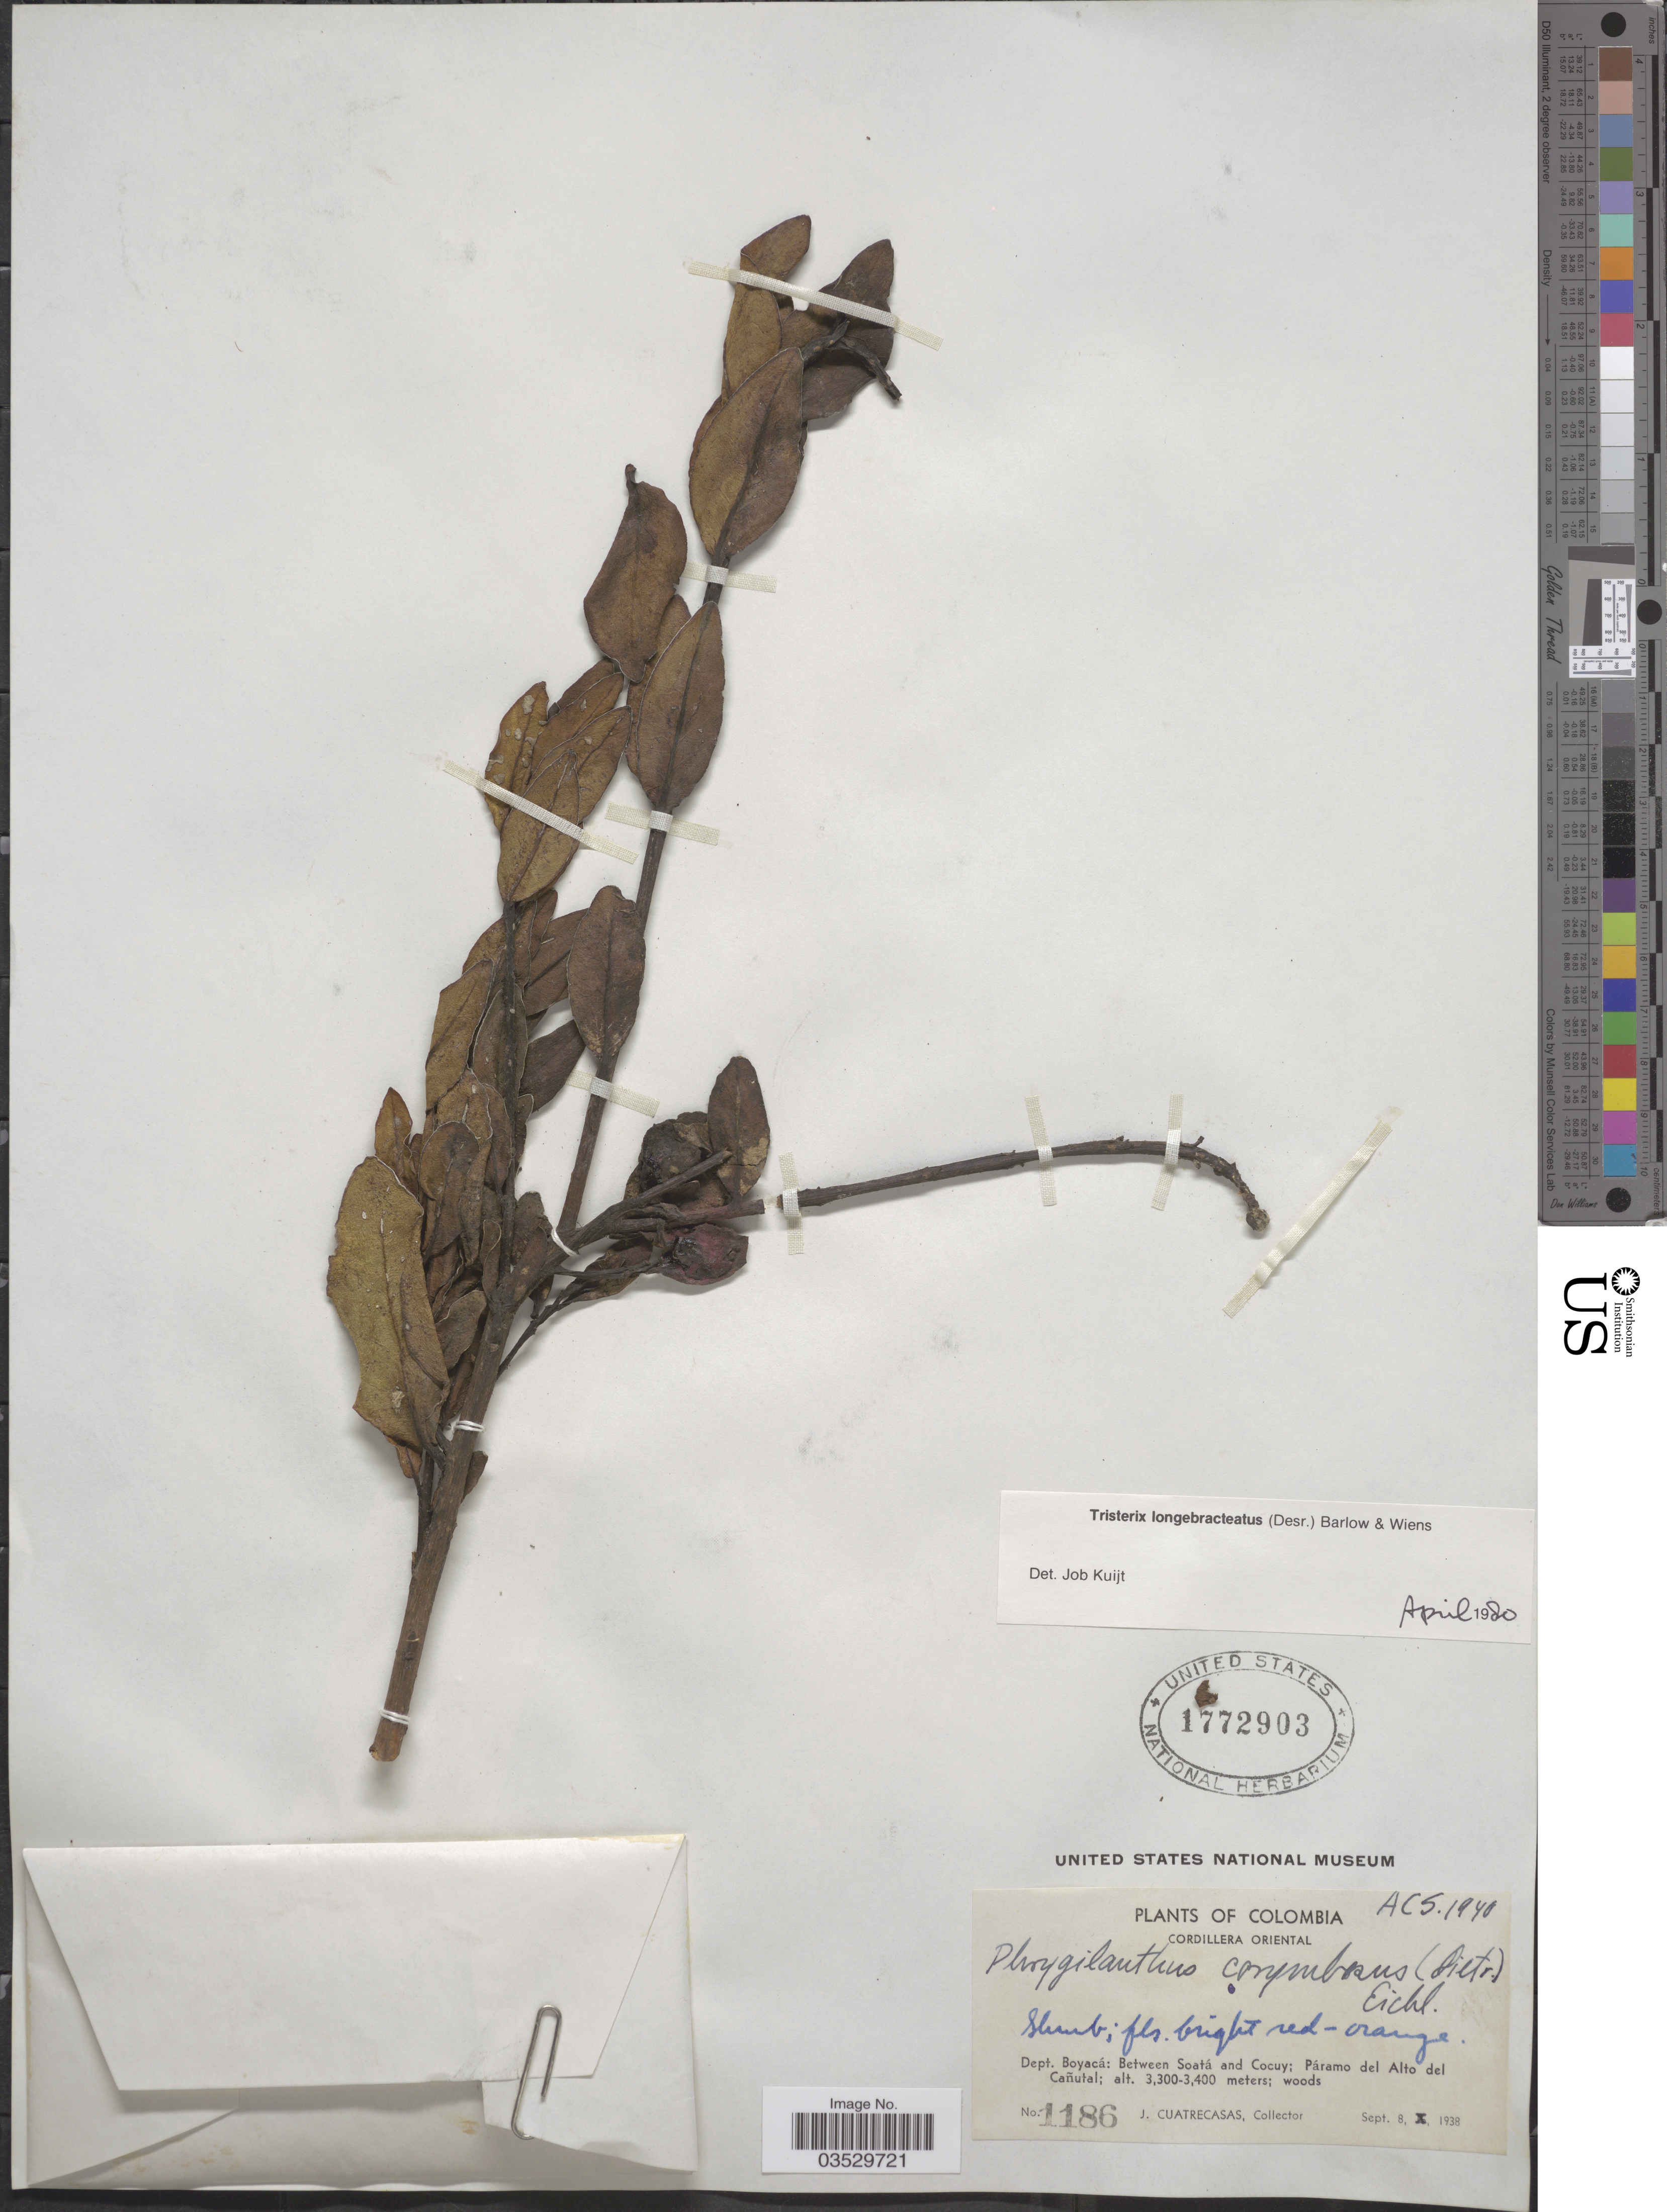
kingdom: Plantae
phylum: Tracheophyta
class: Magnoliopsida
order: Santalales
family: Loranthaceae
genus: Tristerix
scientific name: Tristerix longebracteatus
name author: (Desr.) Bart. & Wiens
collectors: J. Cuatrecasas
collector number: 1186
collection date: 1938-09-08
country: Colombia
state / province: Boyacá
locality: Cordillera Oriental. Dept. Boyacá: Between Soatá and Cocuy; Páramo del Alto del Cañutal.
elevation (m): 3300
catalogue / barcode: US 1772903